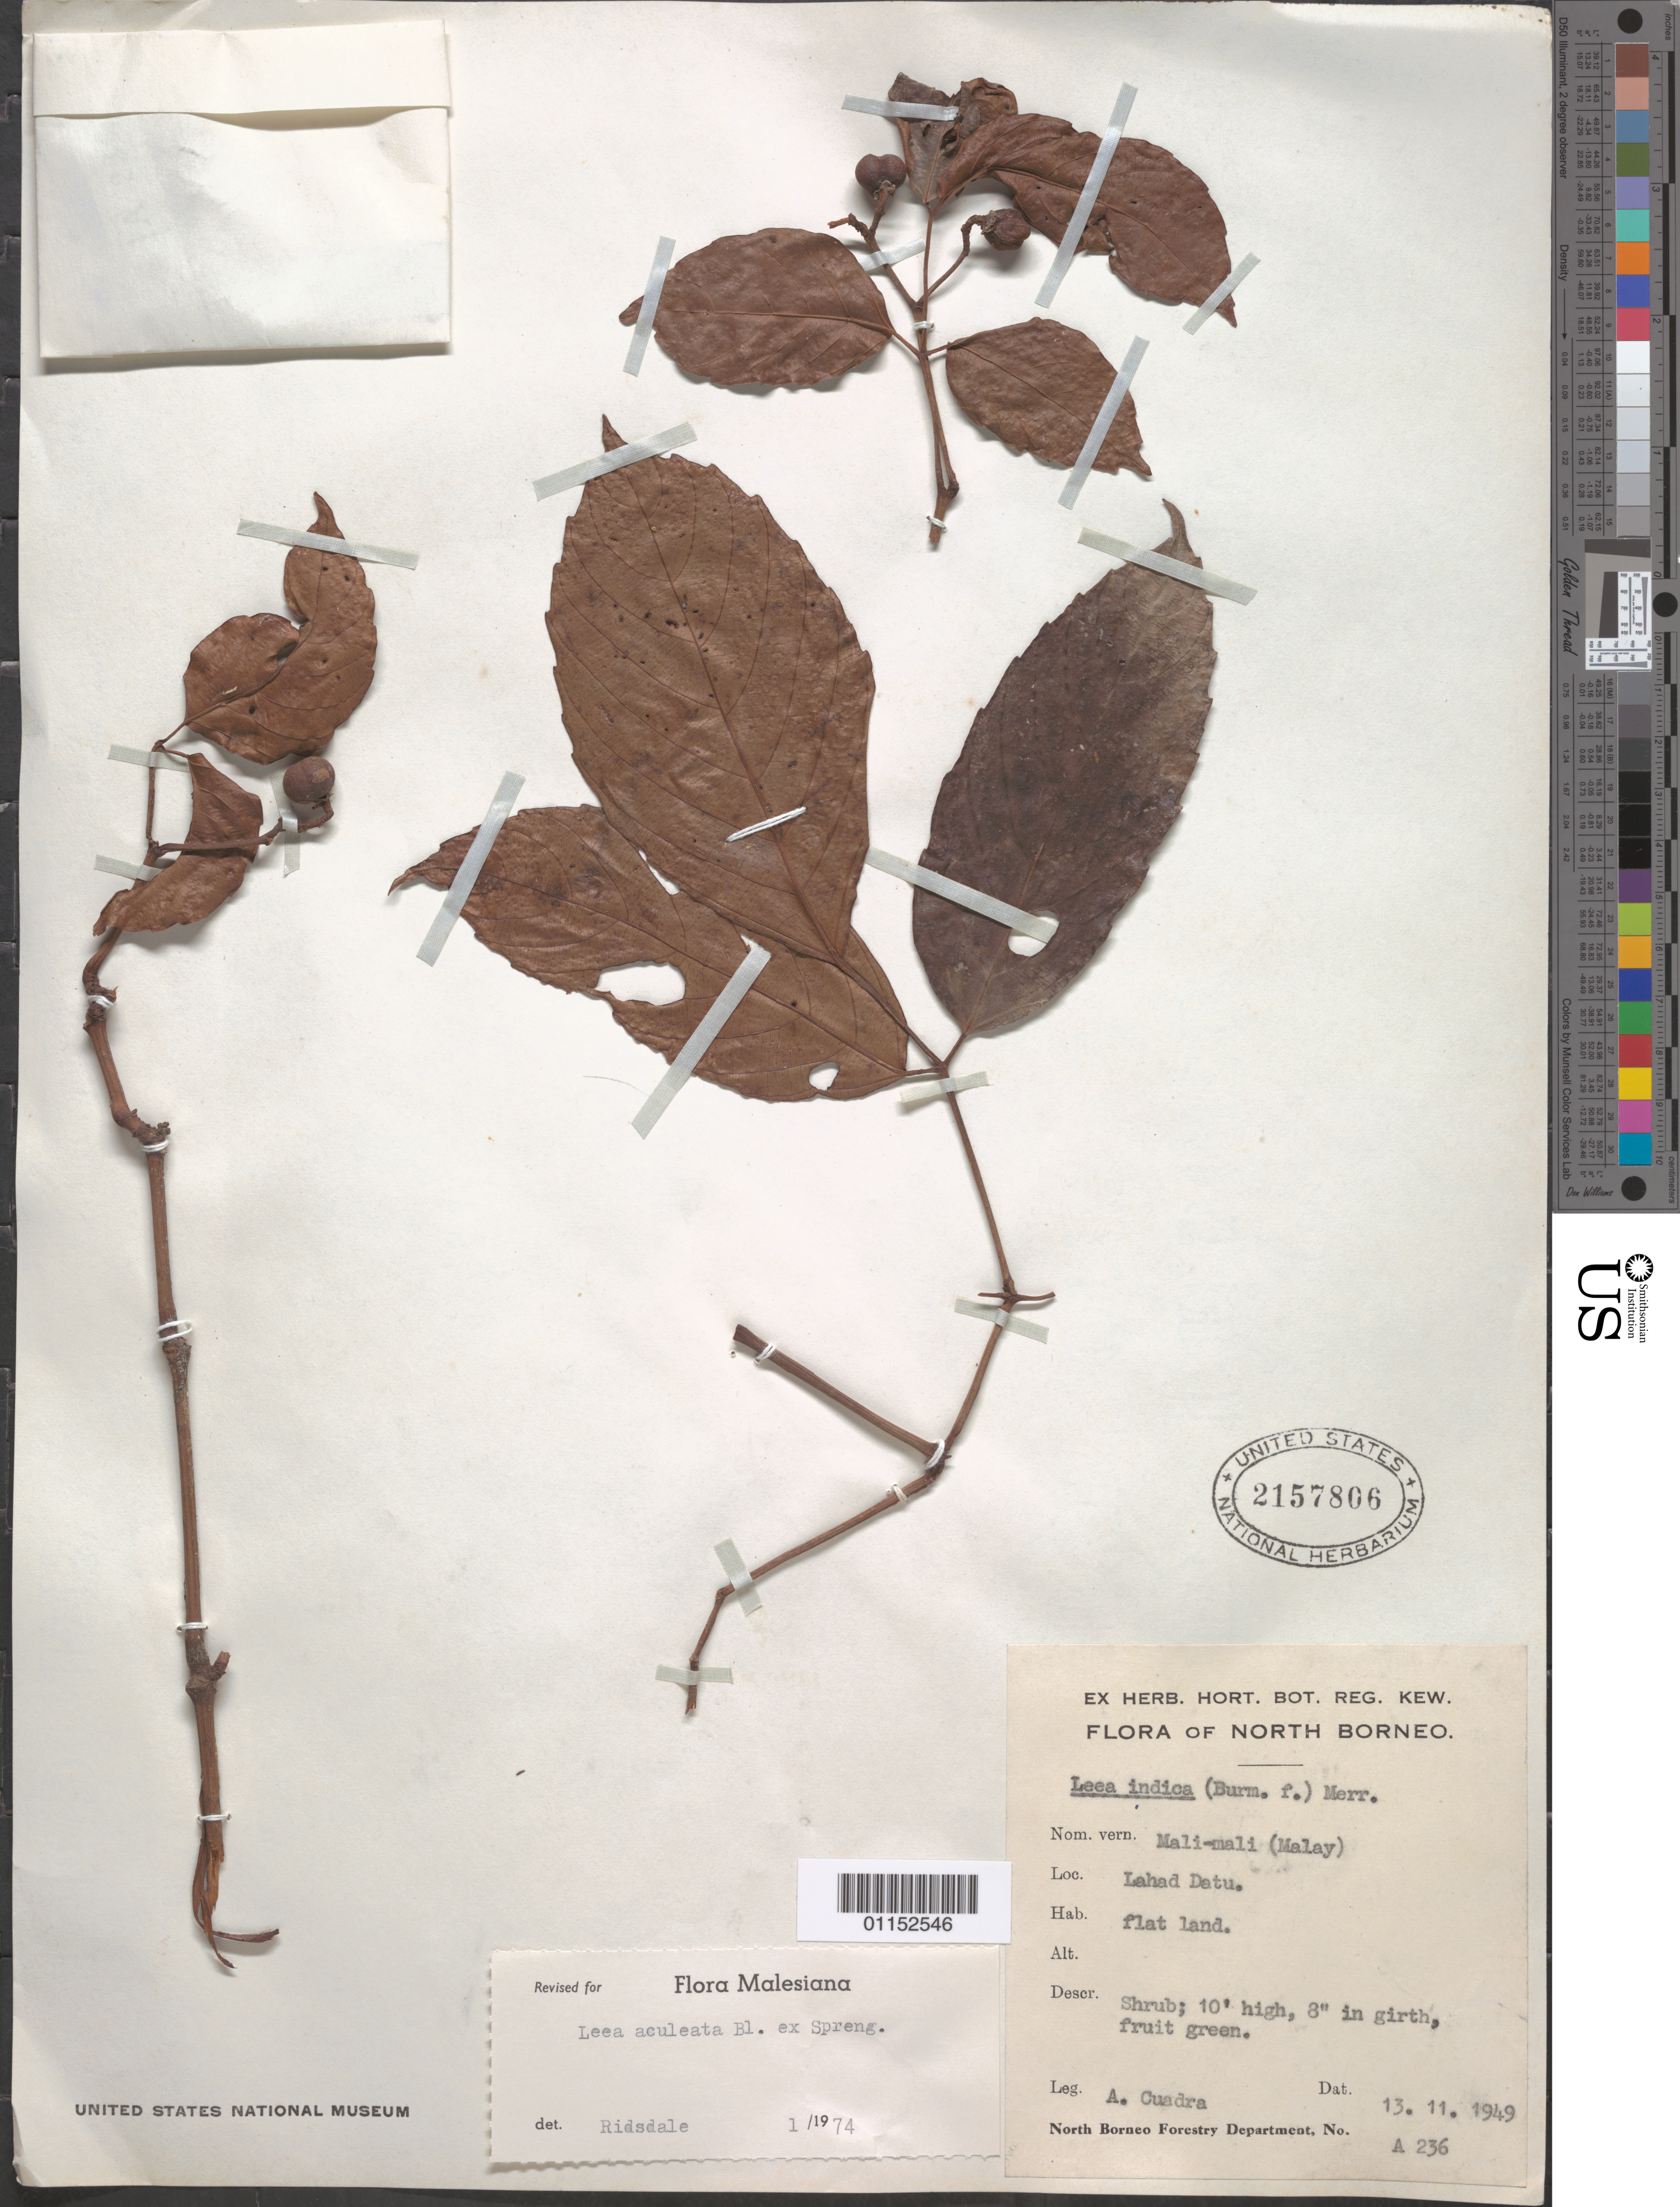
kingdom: Plantae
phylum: Tracheophyta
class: Magnoliopsida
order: Vitales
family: Vitaceae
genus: Leea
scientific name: Leea aculeata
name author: Blume ex Spreng.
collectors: A. Cuadra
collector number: A 236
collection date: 1949-11-13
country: Malaysia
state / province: Sabah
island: Borneo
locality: Lahad Datu.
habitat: Flat land. Shrub.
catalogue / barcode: US 2157806